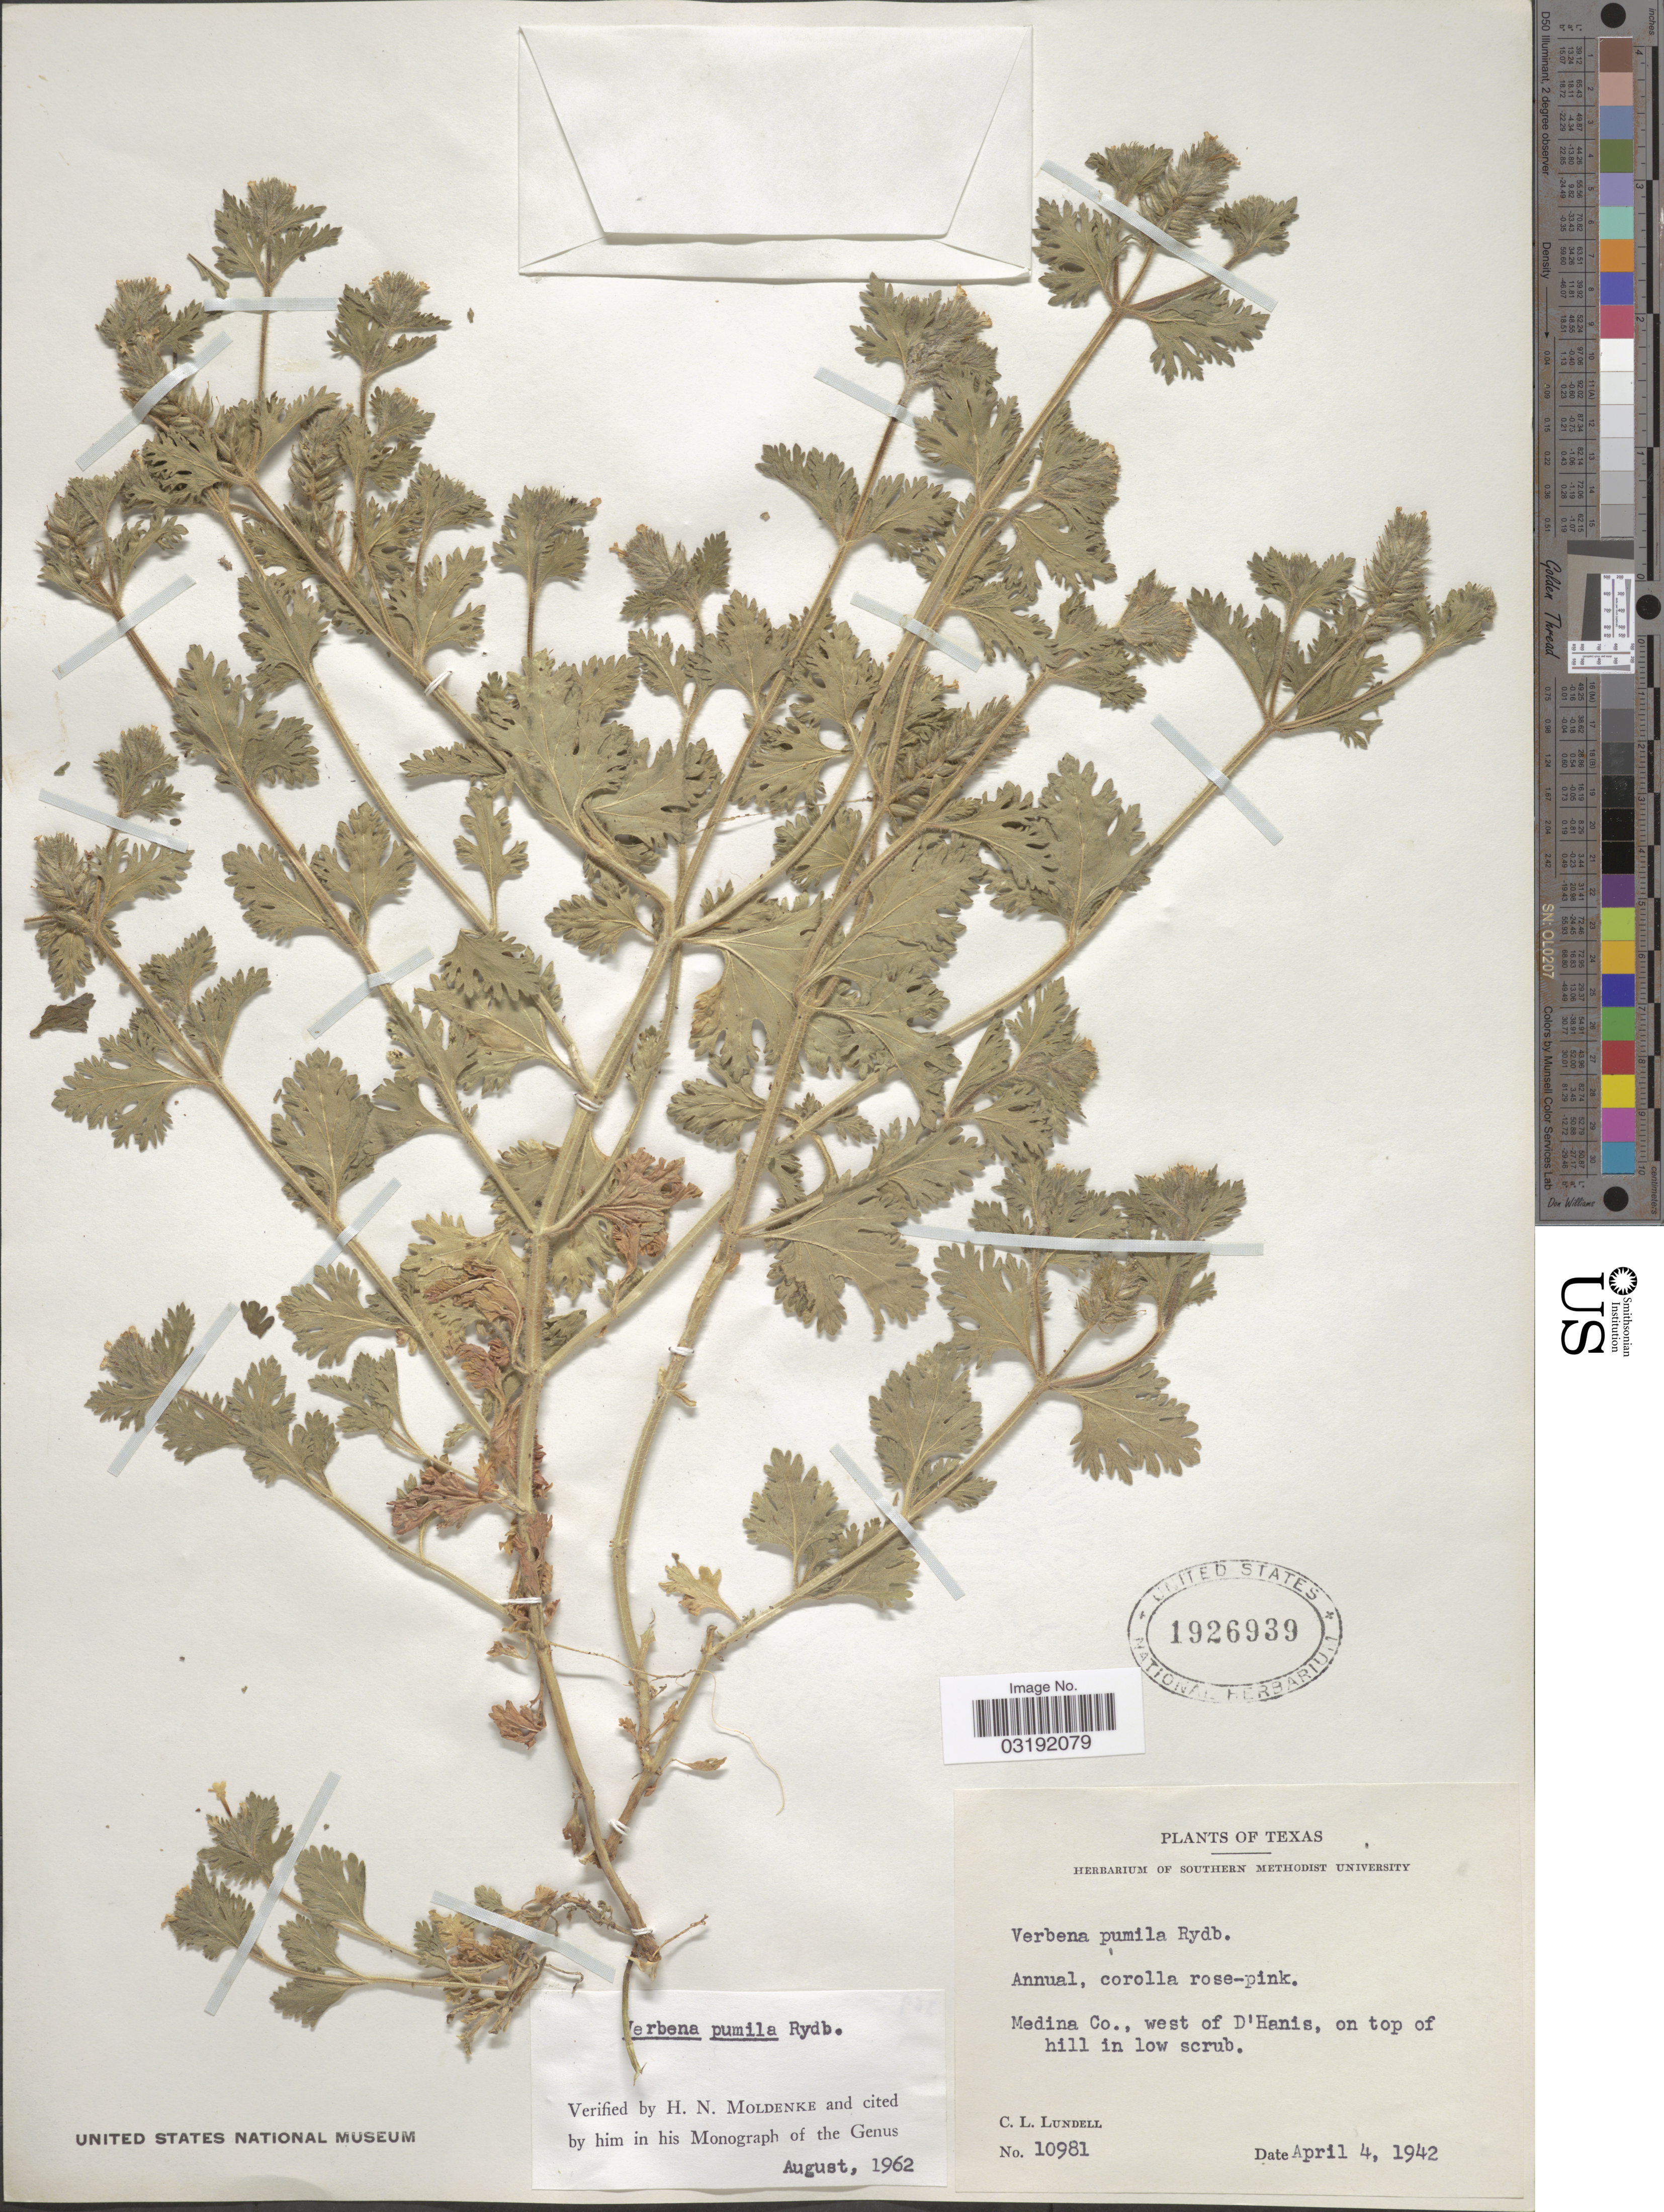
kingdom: Plantae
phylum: Tracheophyta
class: Magnoliopsida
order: Lamiales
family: Verbenaceae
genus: Verbena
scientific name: Verbena pumila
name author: Rydb.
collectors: C. L. Lundell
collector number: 10981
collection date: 1942-04-04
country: United States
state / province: Texas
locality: Medina Co., west of D'Hanis, on top of hill in low scrub.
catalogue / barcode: US 1926939